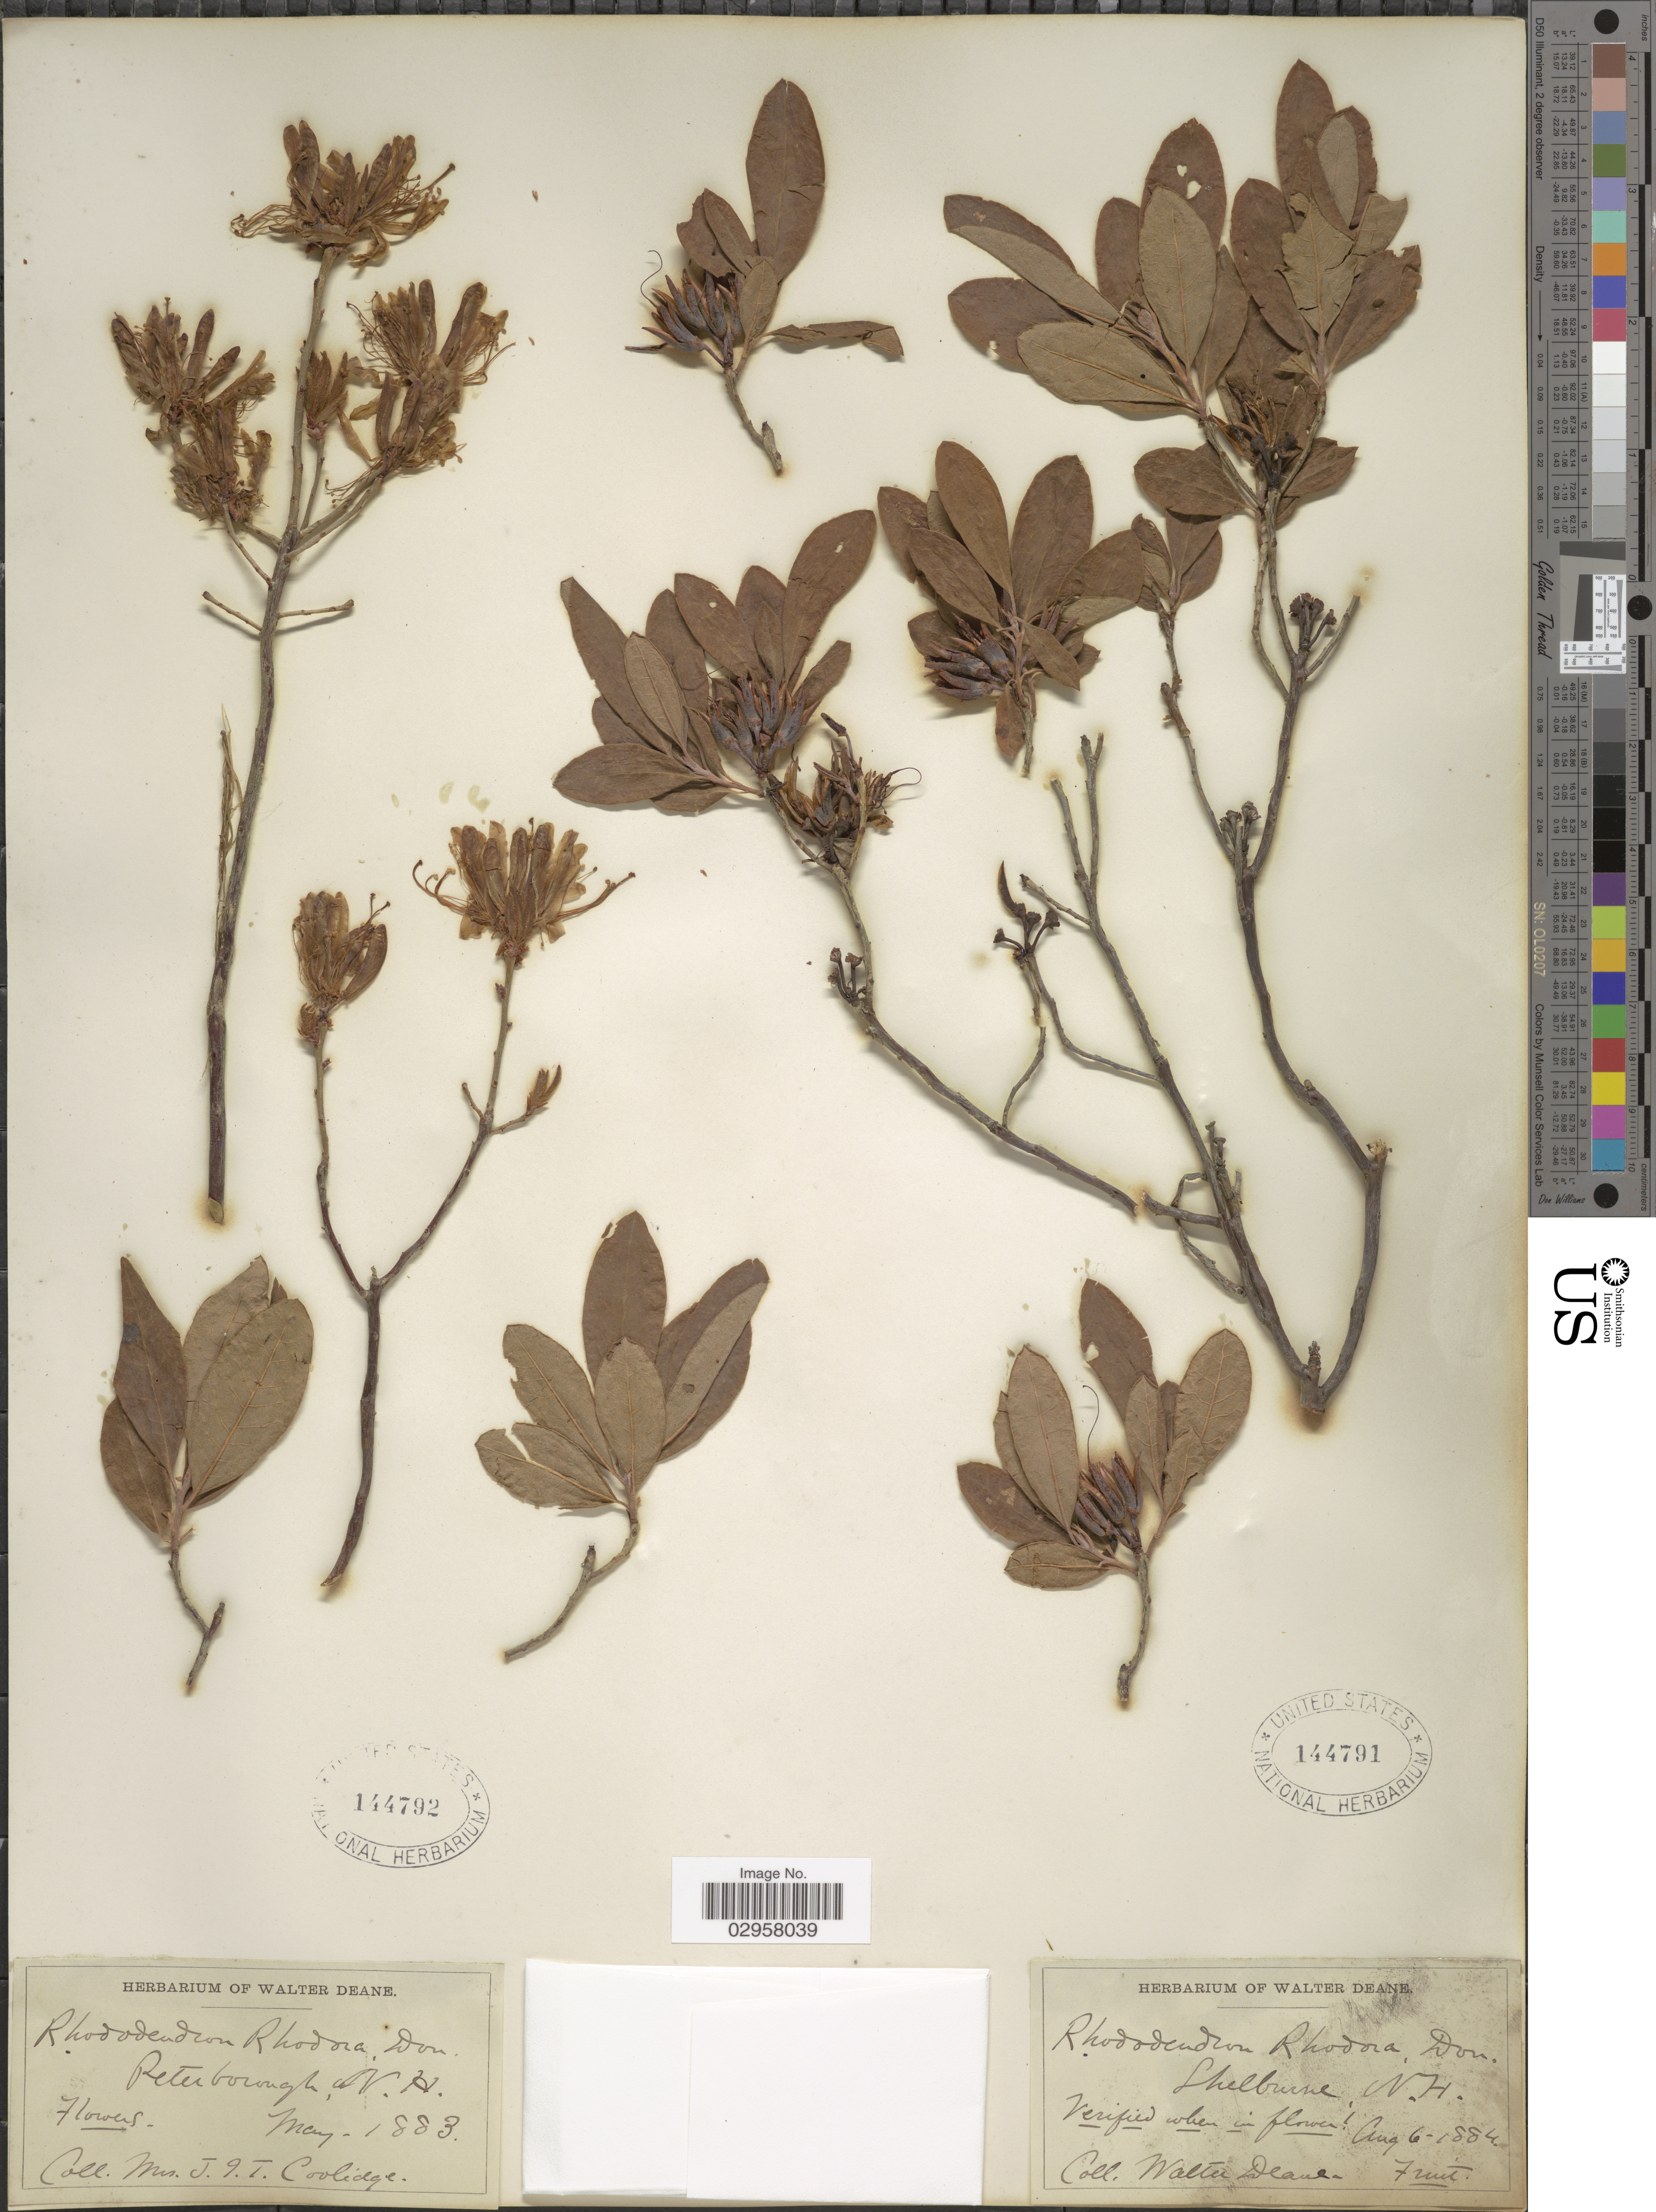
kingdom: Plantae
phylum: Tracheophyta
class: Magnoliopsida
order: Ericales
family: Ericaceae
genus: Rhododendron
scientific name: Rhododendron canadense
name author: (L.) Torr.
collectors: J. Coolidge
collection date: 1883-05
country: United States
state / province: New Hampshire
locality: Peterborough.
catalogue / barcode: US 144792-2